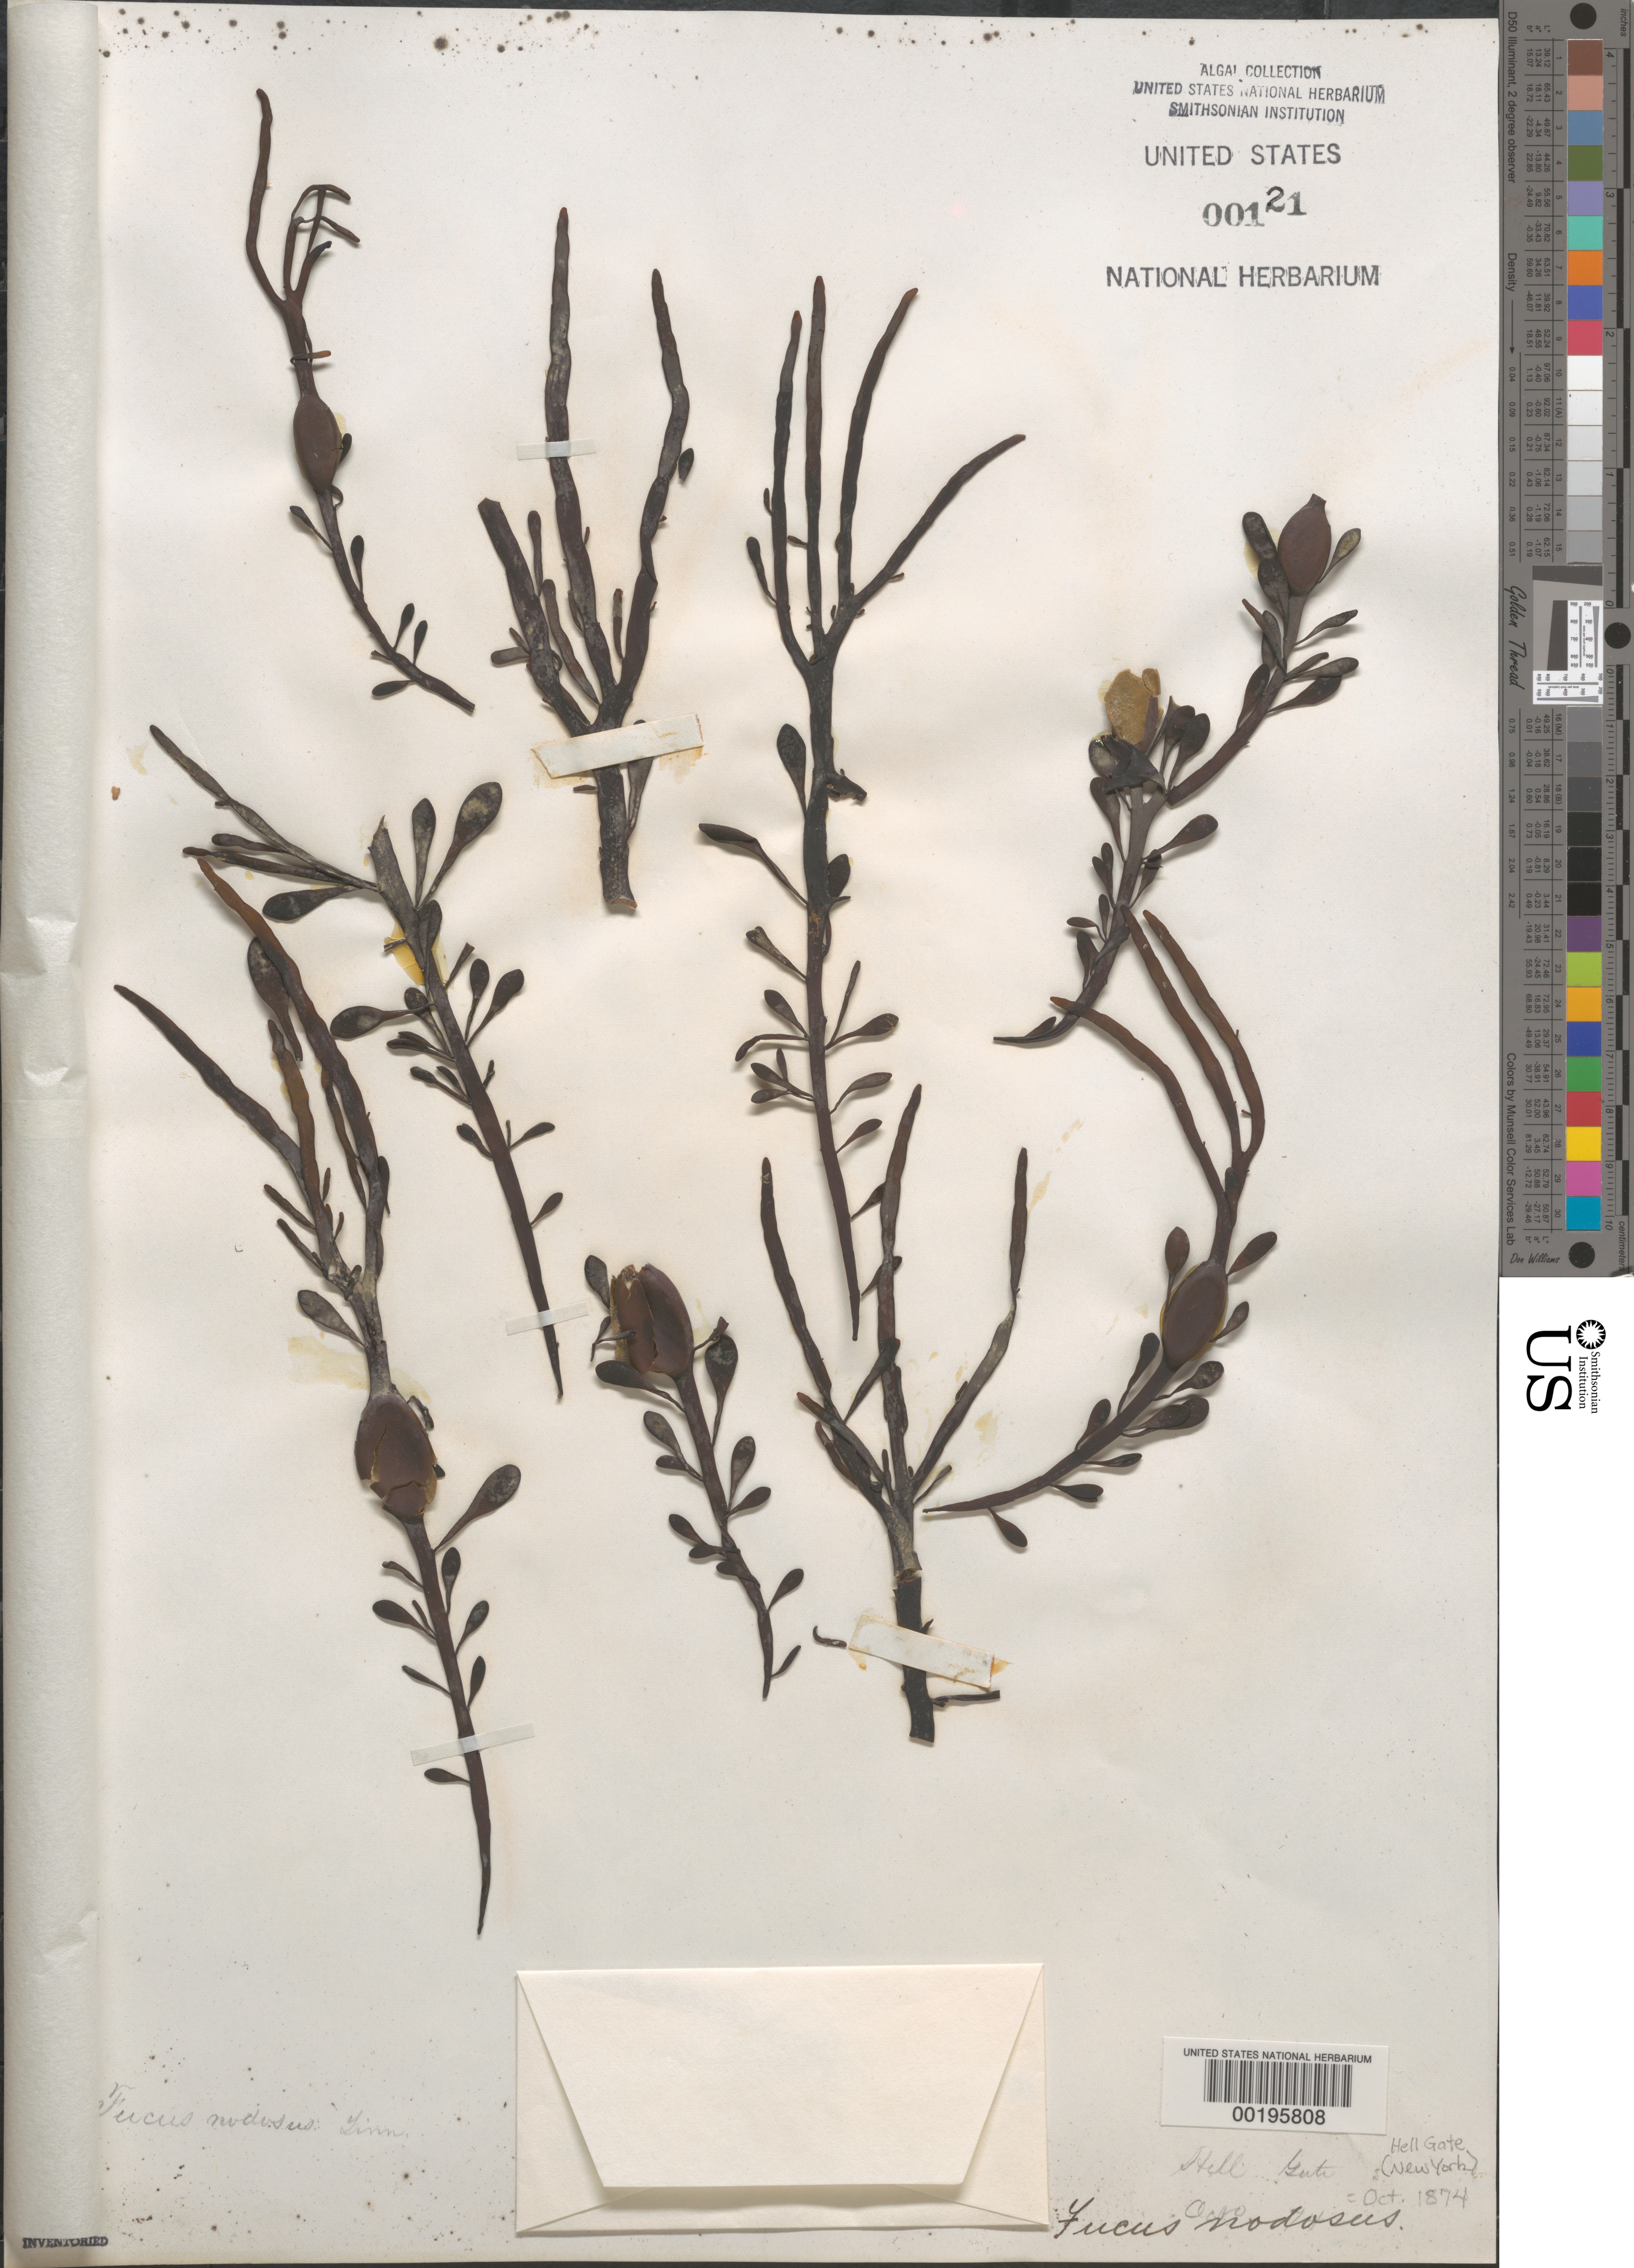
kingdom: Chromista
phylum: Ochrophyta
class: Phaeophyceae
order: Fucales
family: Fucaceae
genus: Ascophyllum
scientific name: Ascophyllum nodosum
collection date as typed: Oct 1874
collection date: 1874-10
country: United States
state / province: New York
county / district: New York County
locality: Hell Gate, East River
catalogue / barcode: US 121